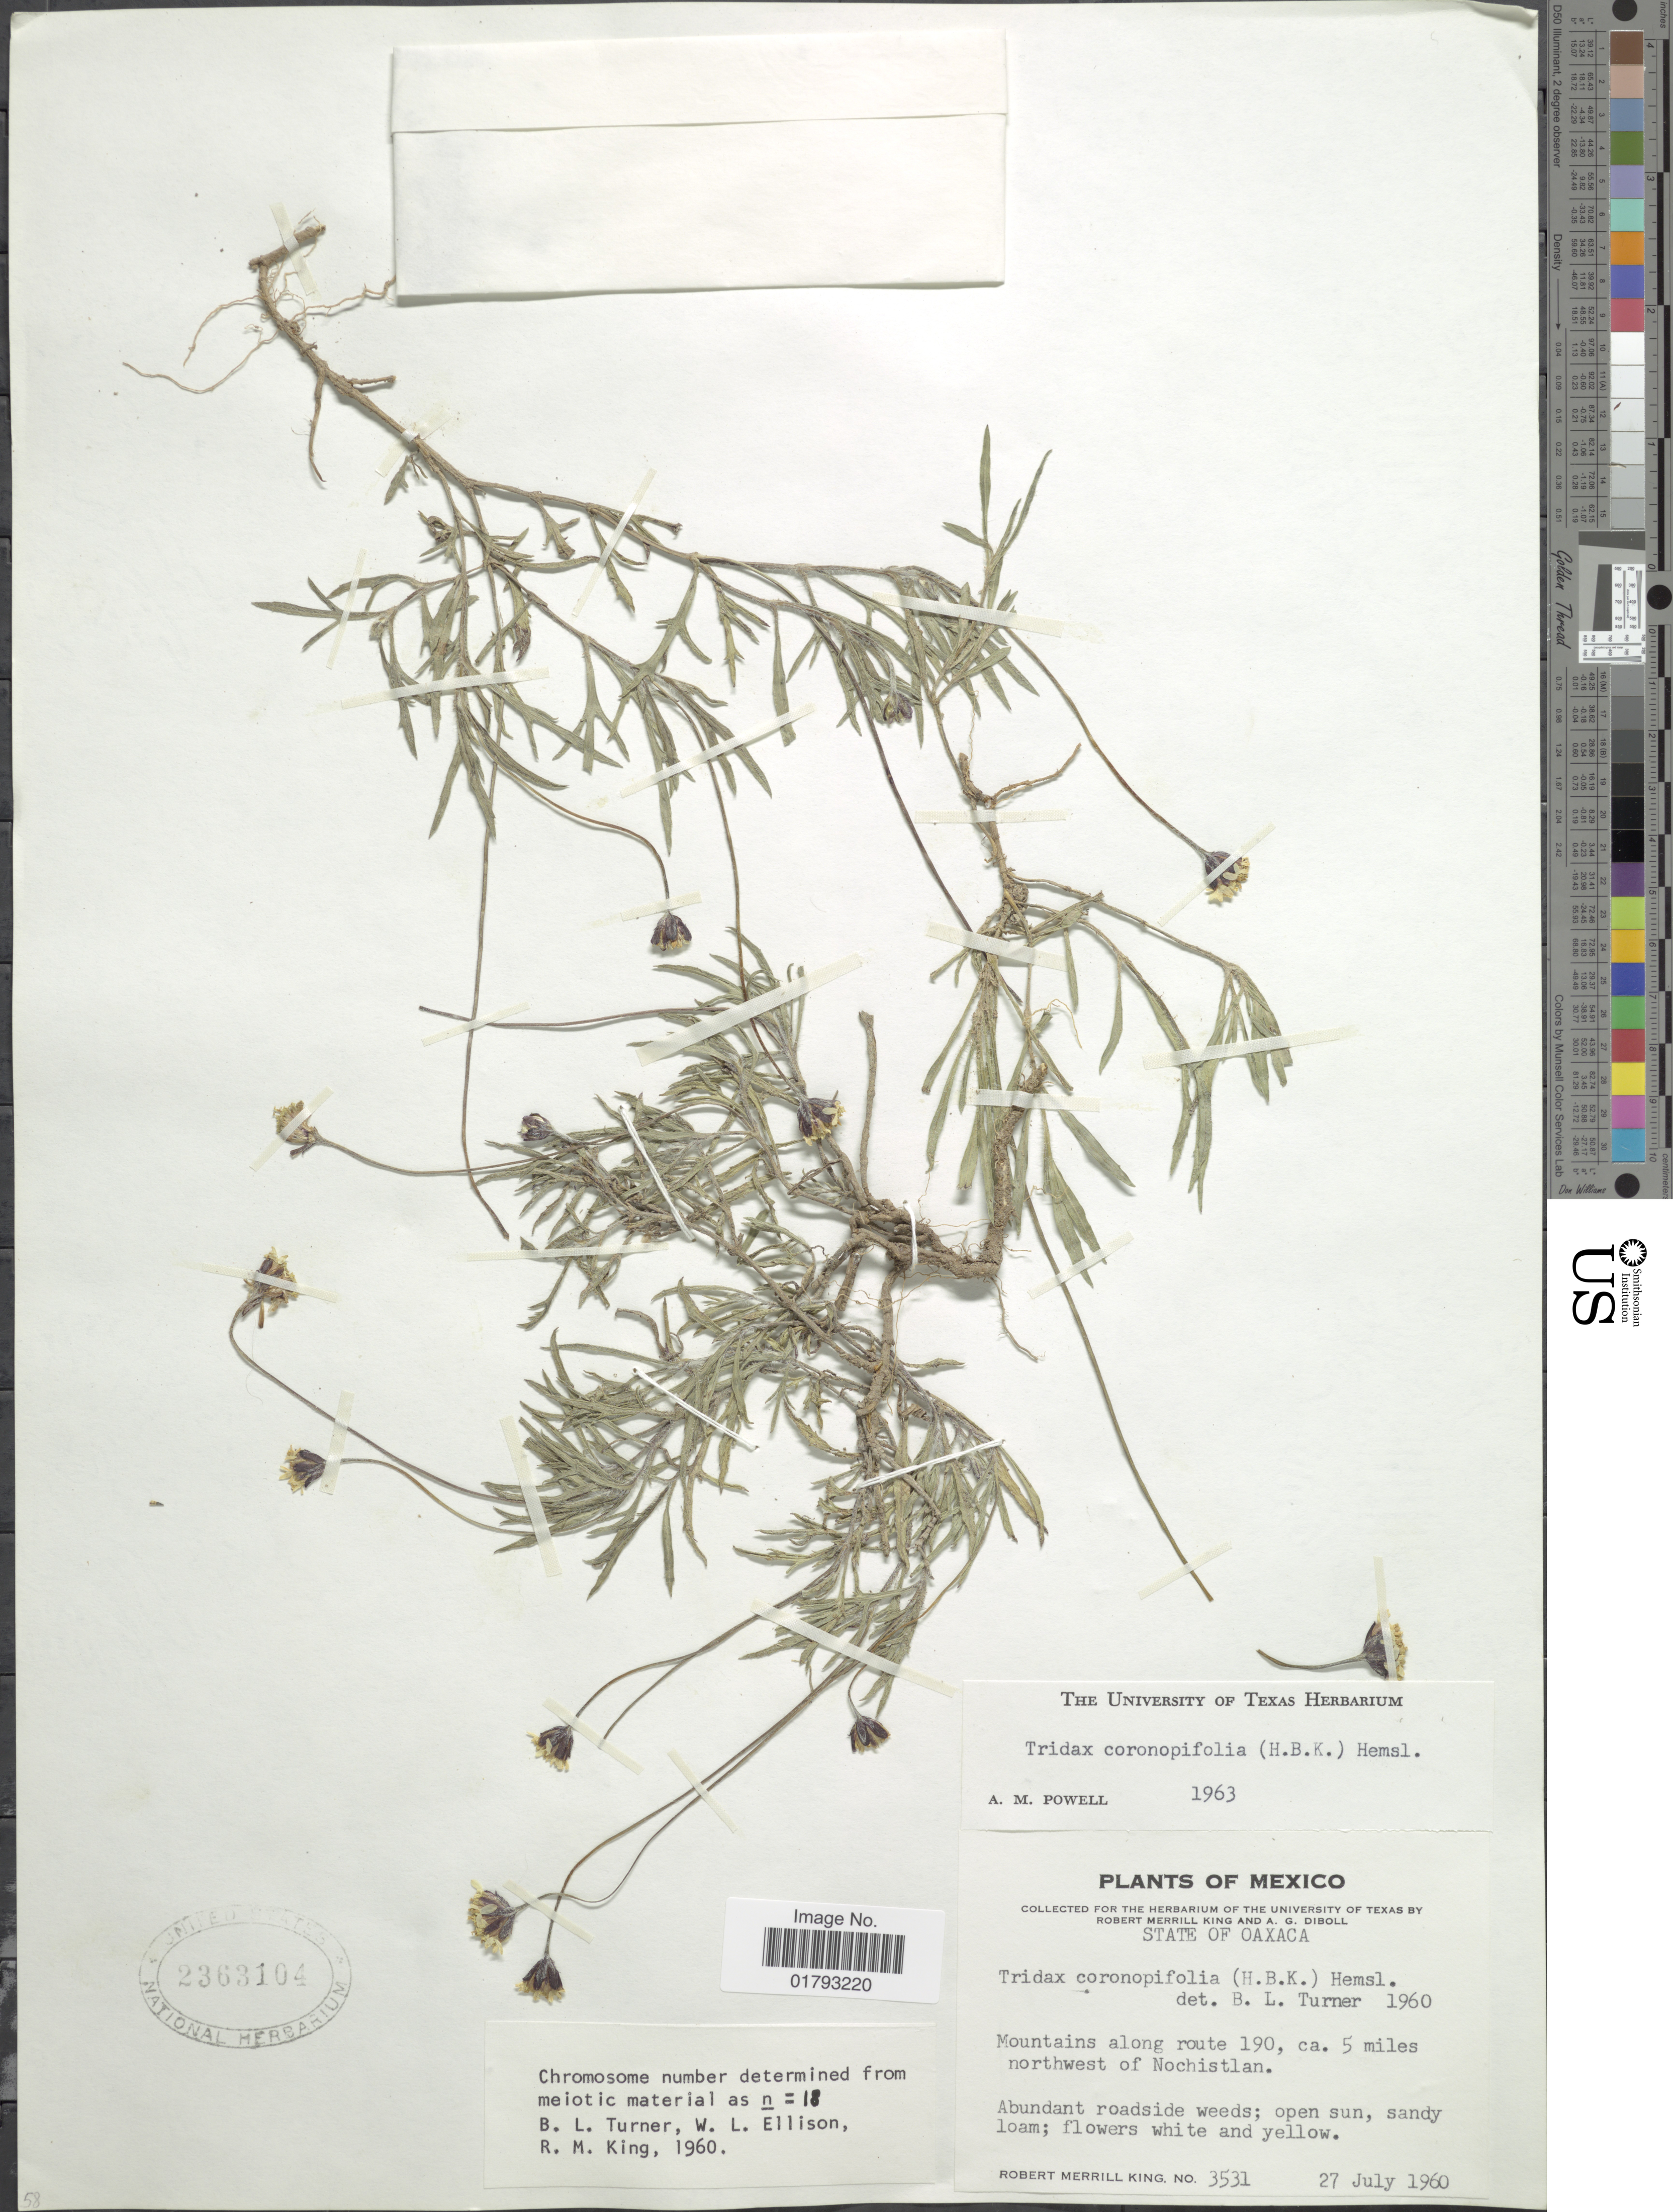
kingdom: Plantae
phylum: Tracheophyta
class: Magnoliopsida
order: Asterales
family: Asteraceae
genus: Tridax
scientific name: Tridax coronopifolia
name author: (Kunth) Hemsl.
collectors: R. M. King & A. Diboll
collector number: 3531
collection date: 1960-07-27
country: Mexico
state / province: Oaxaca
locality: State of Oaxaca, Mountains along route 190, ca. 5 miles northeast of Nochistlan.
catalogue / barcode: US 2363104